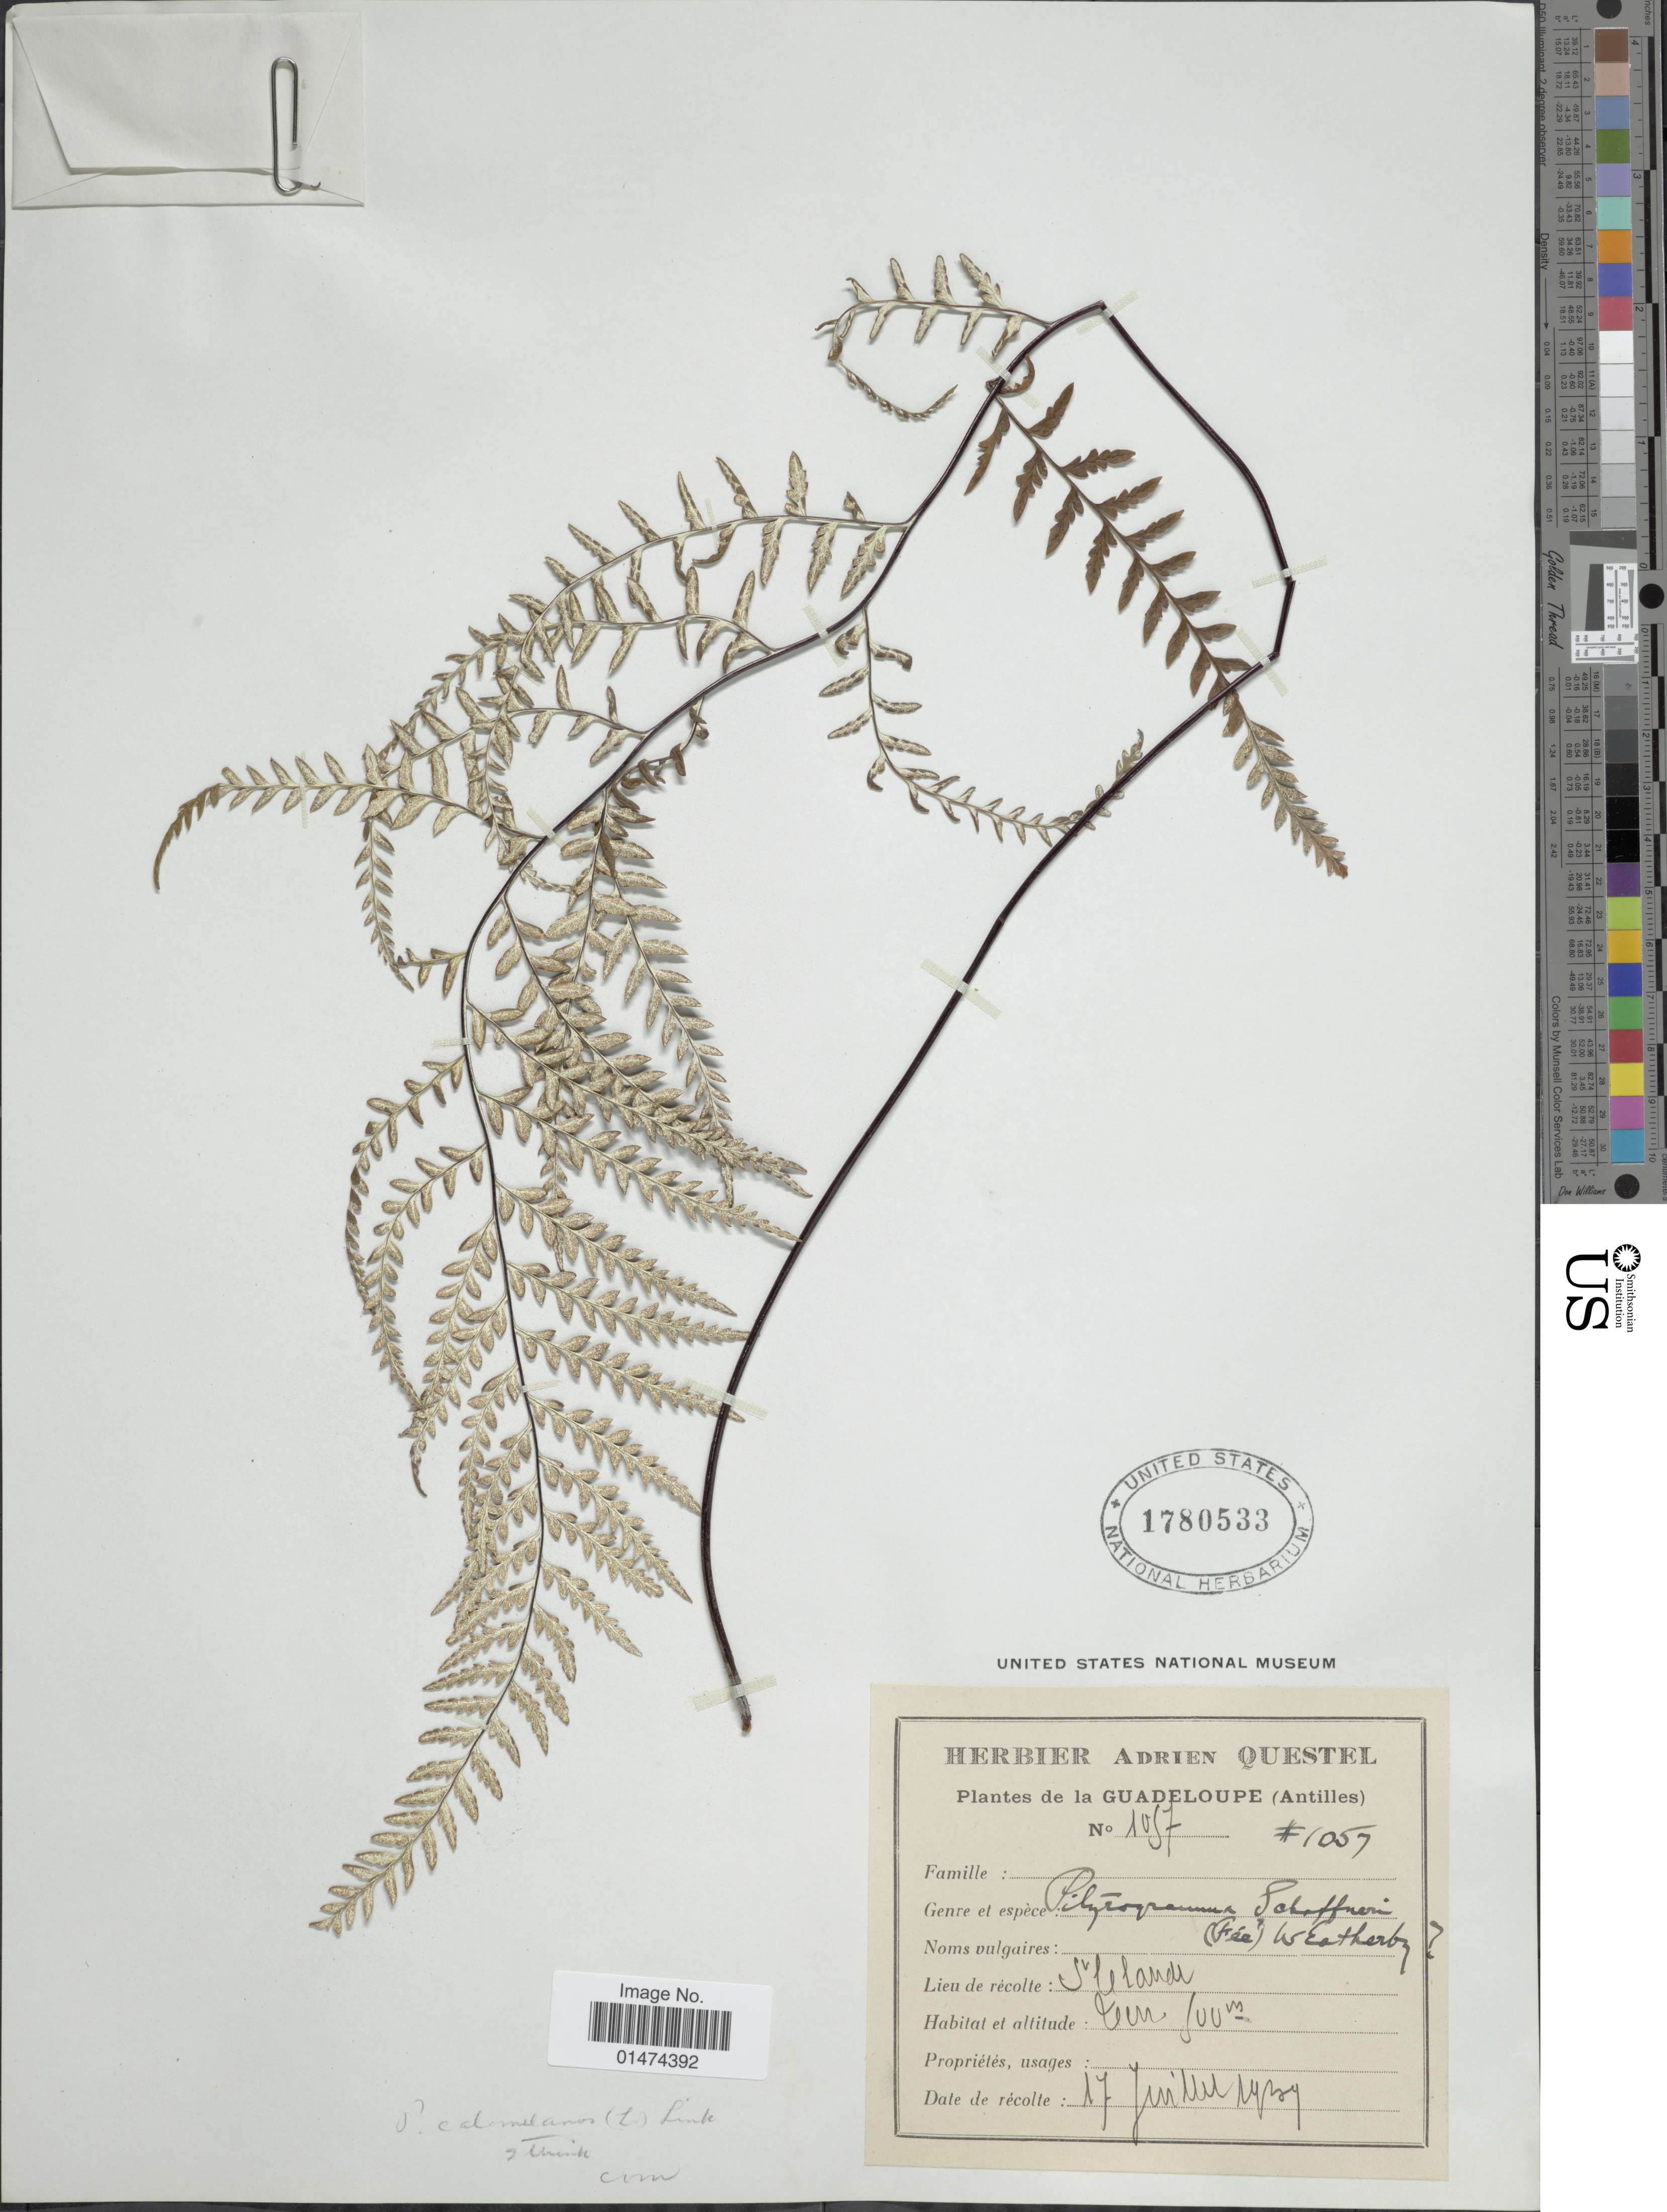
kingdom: Plantae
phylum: Tracheophyta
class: Polypodiopsida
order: Polypodiales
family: Pteridaceae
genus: Pityrogramma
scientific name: Pityrogramma calomelanos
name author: (L.) Link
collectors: A. Questel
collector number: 1097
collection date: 1934-07-17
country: Guadeloupe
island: Leeward Is.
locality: St. Claude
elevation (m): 100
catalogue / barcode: US 1780533